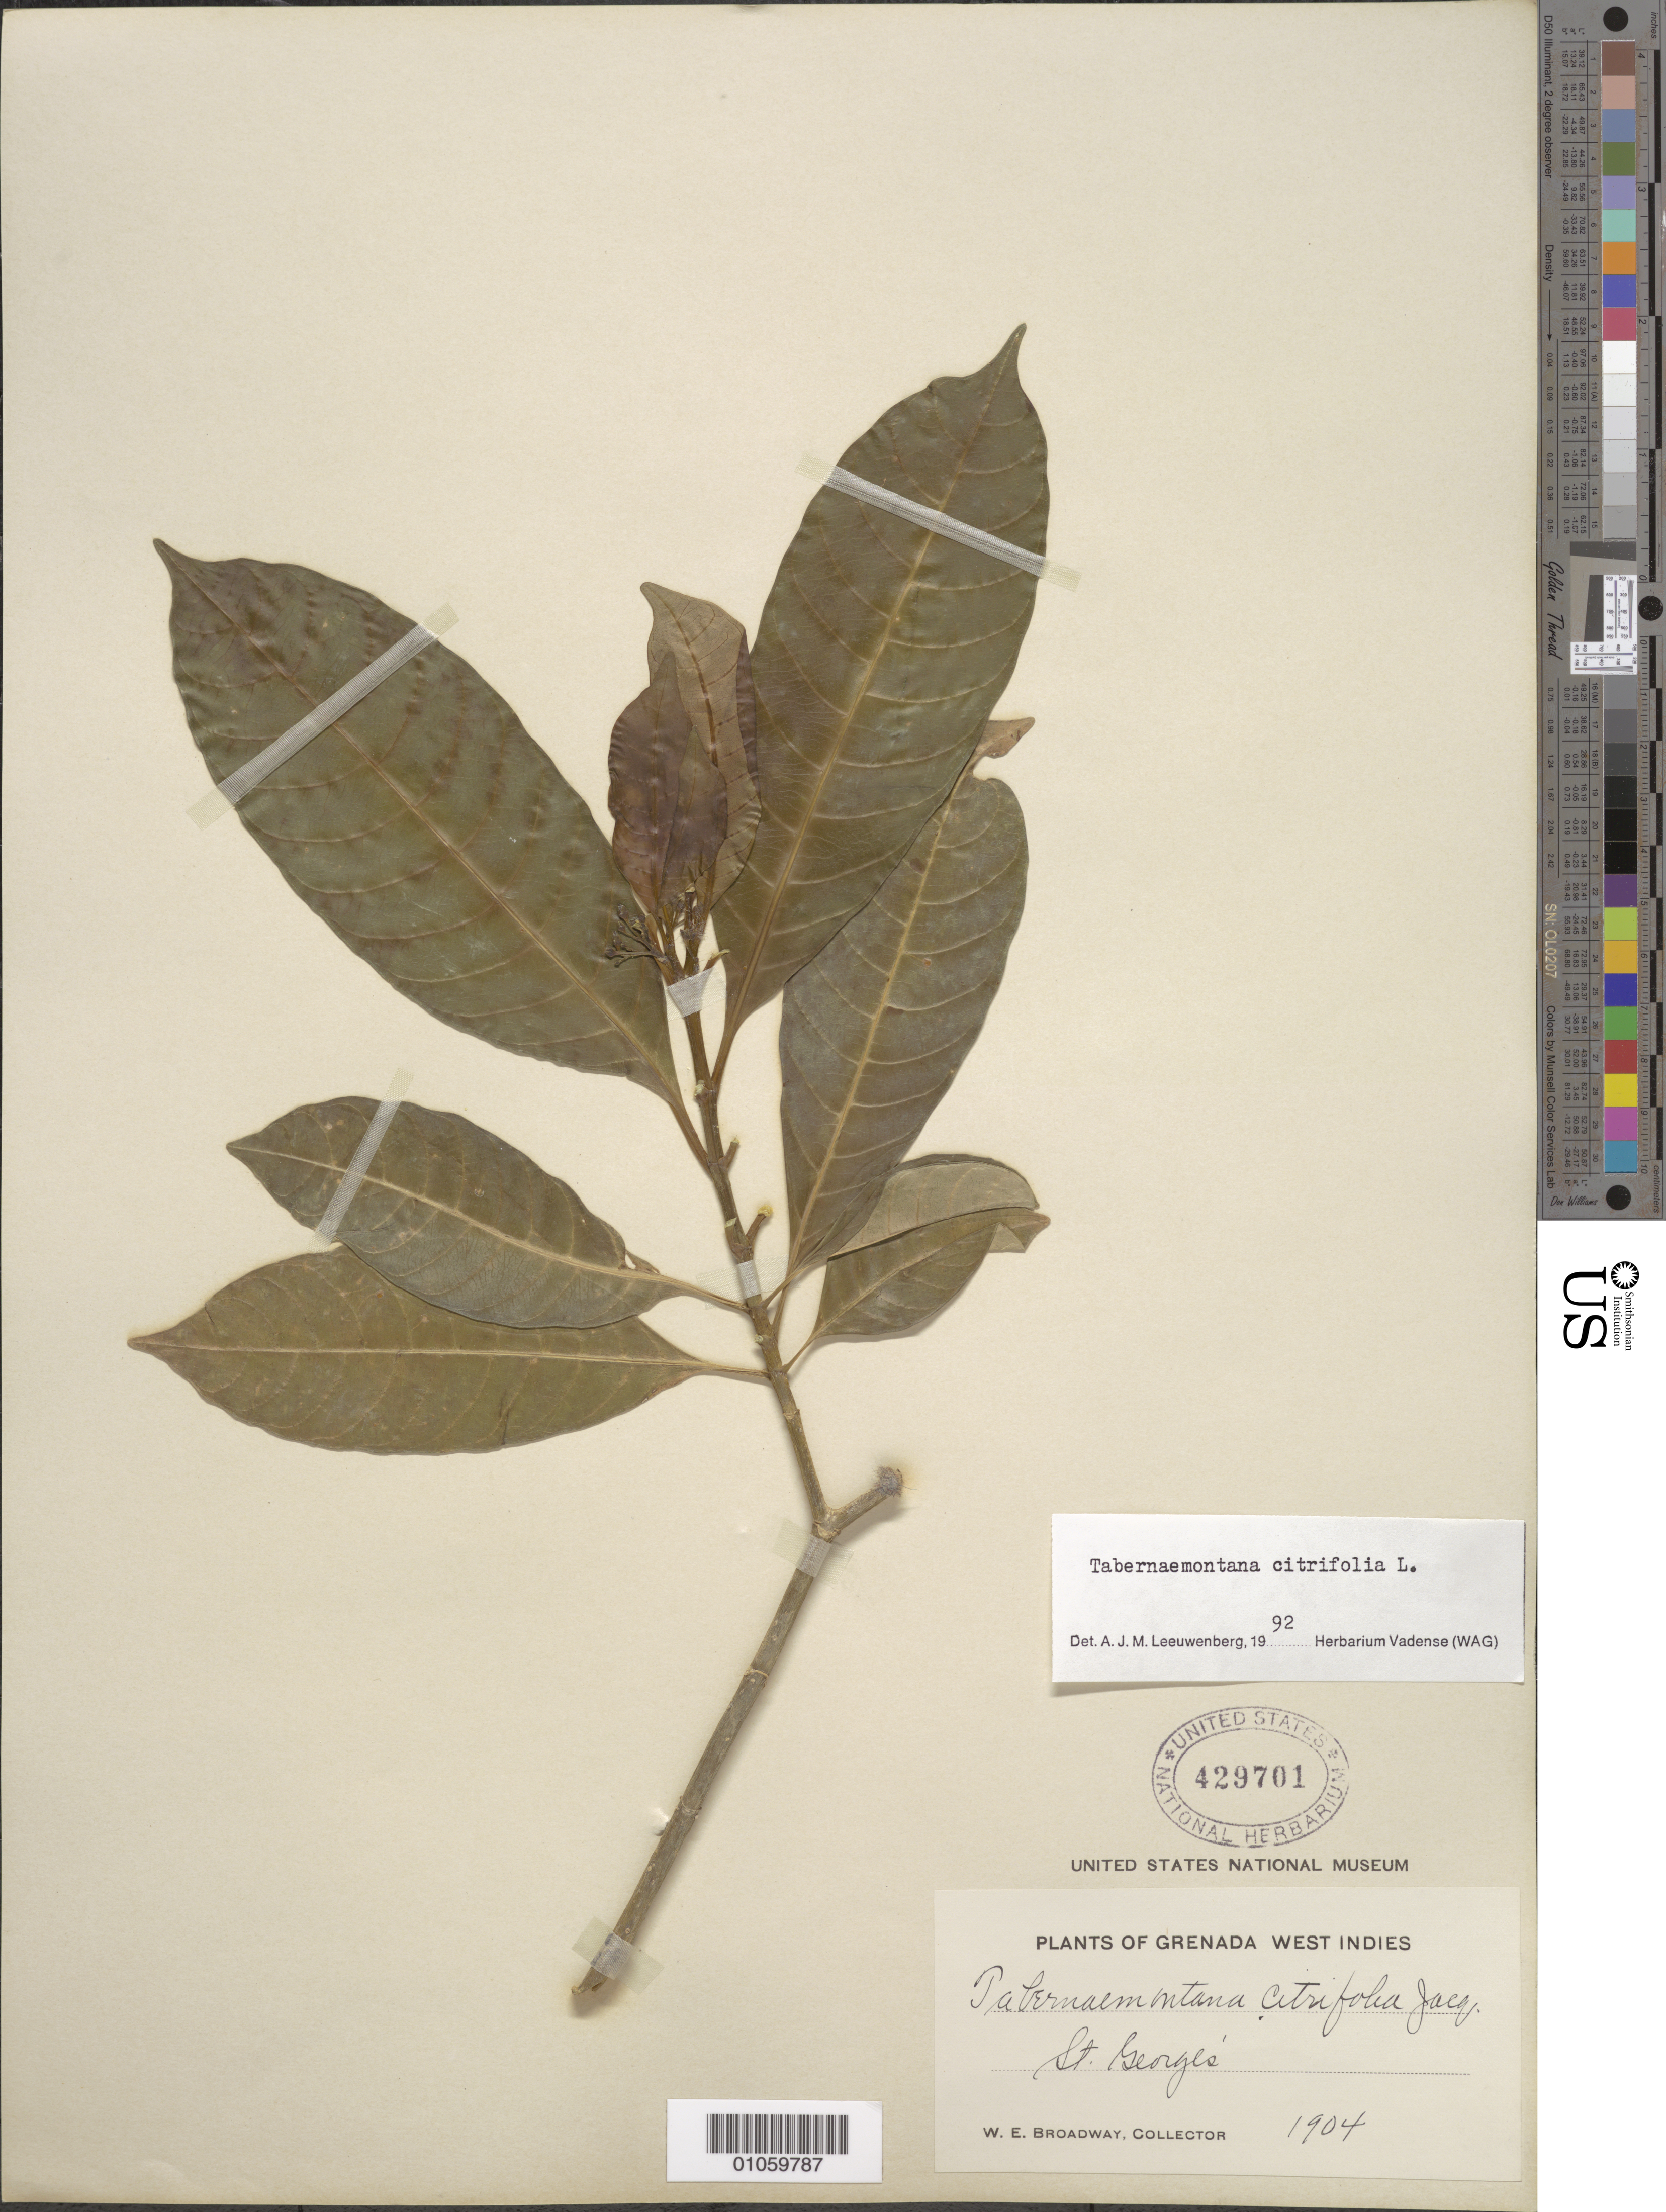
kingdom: Plantae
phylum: Tracheophyta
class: Magnoliopsida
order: Gentianales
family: Apocynaceae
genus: Tabernaemontana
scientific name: Tabernaemontana citrifolia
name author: L.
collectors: W. E. Broadway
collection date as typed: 1904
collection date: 1904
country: Grenada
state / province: Saint George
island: Grenada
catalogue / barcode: US 429701